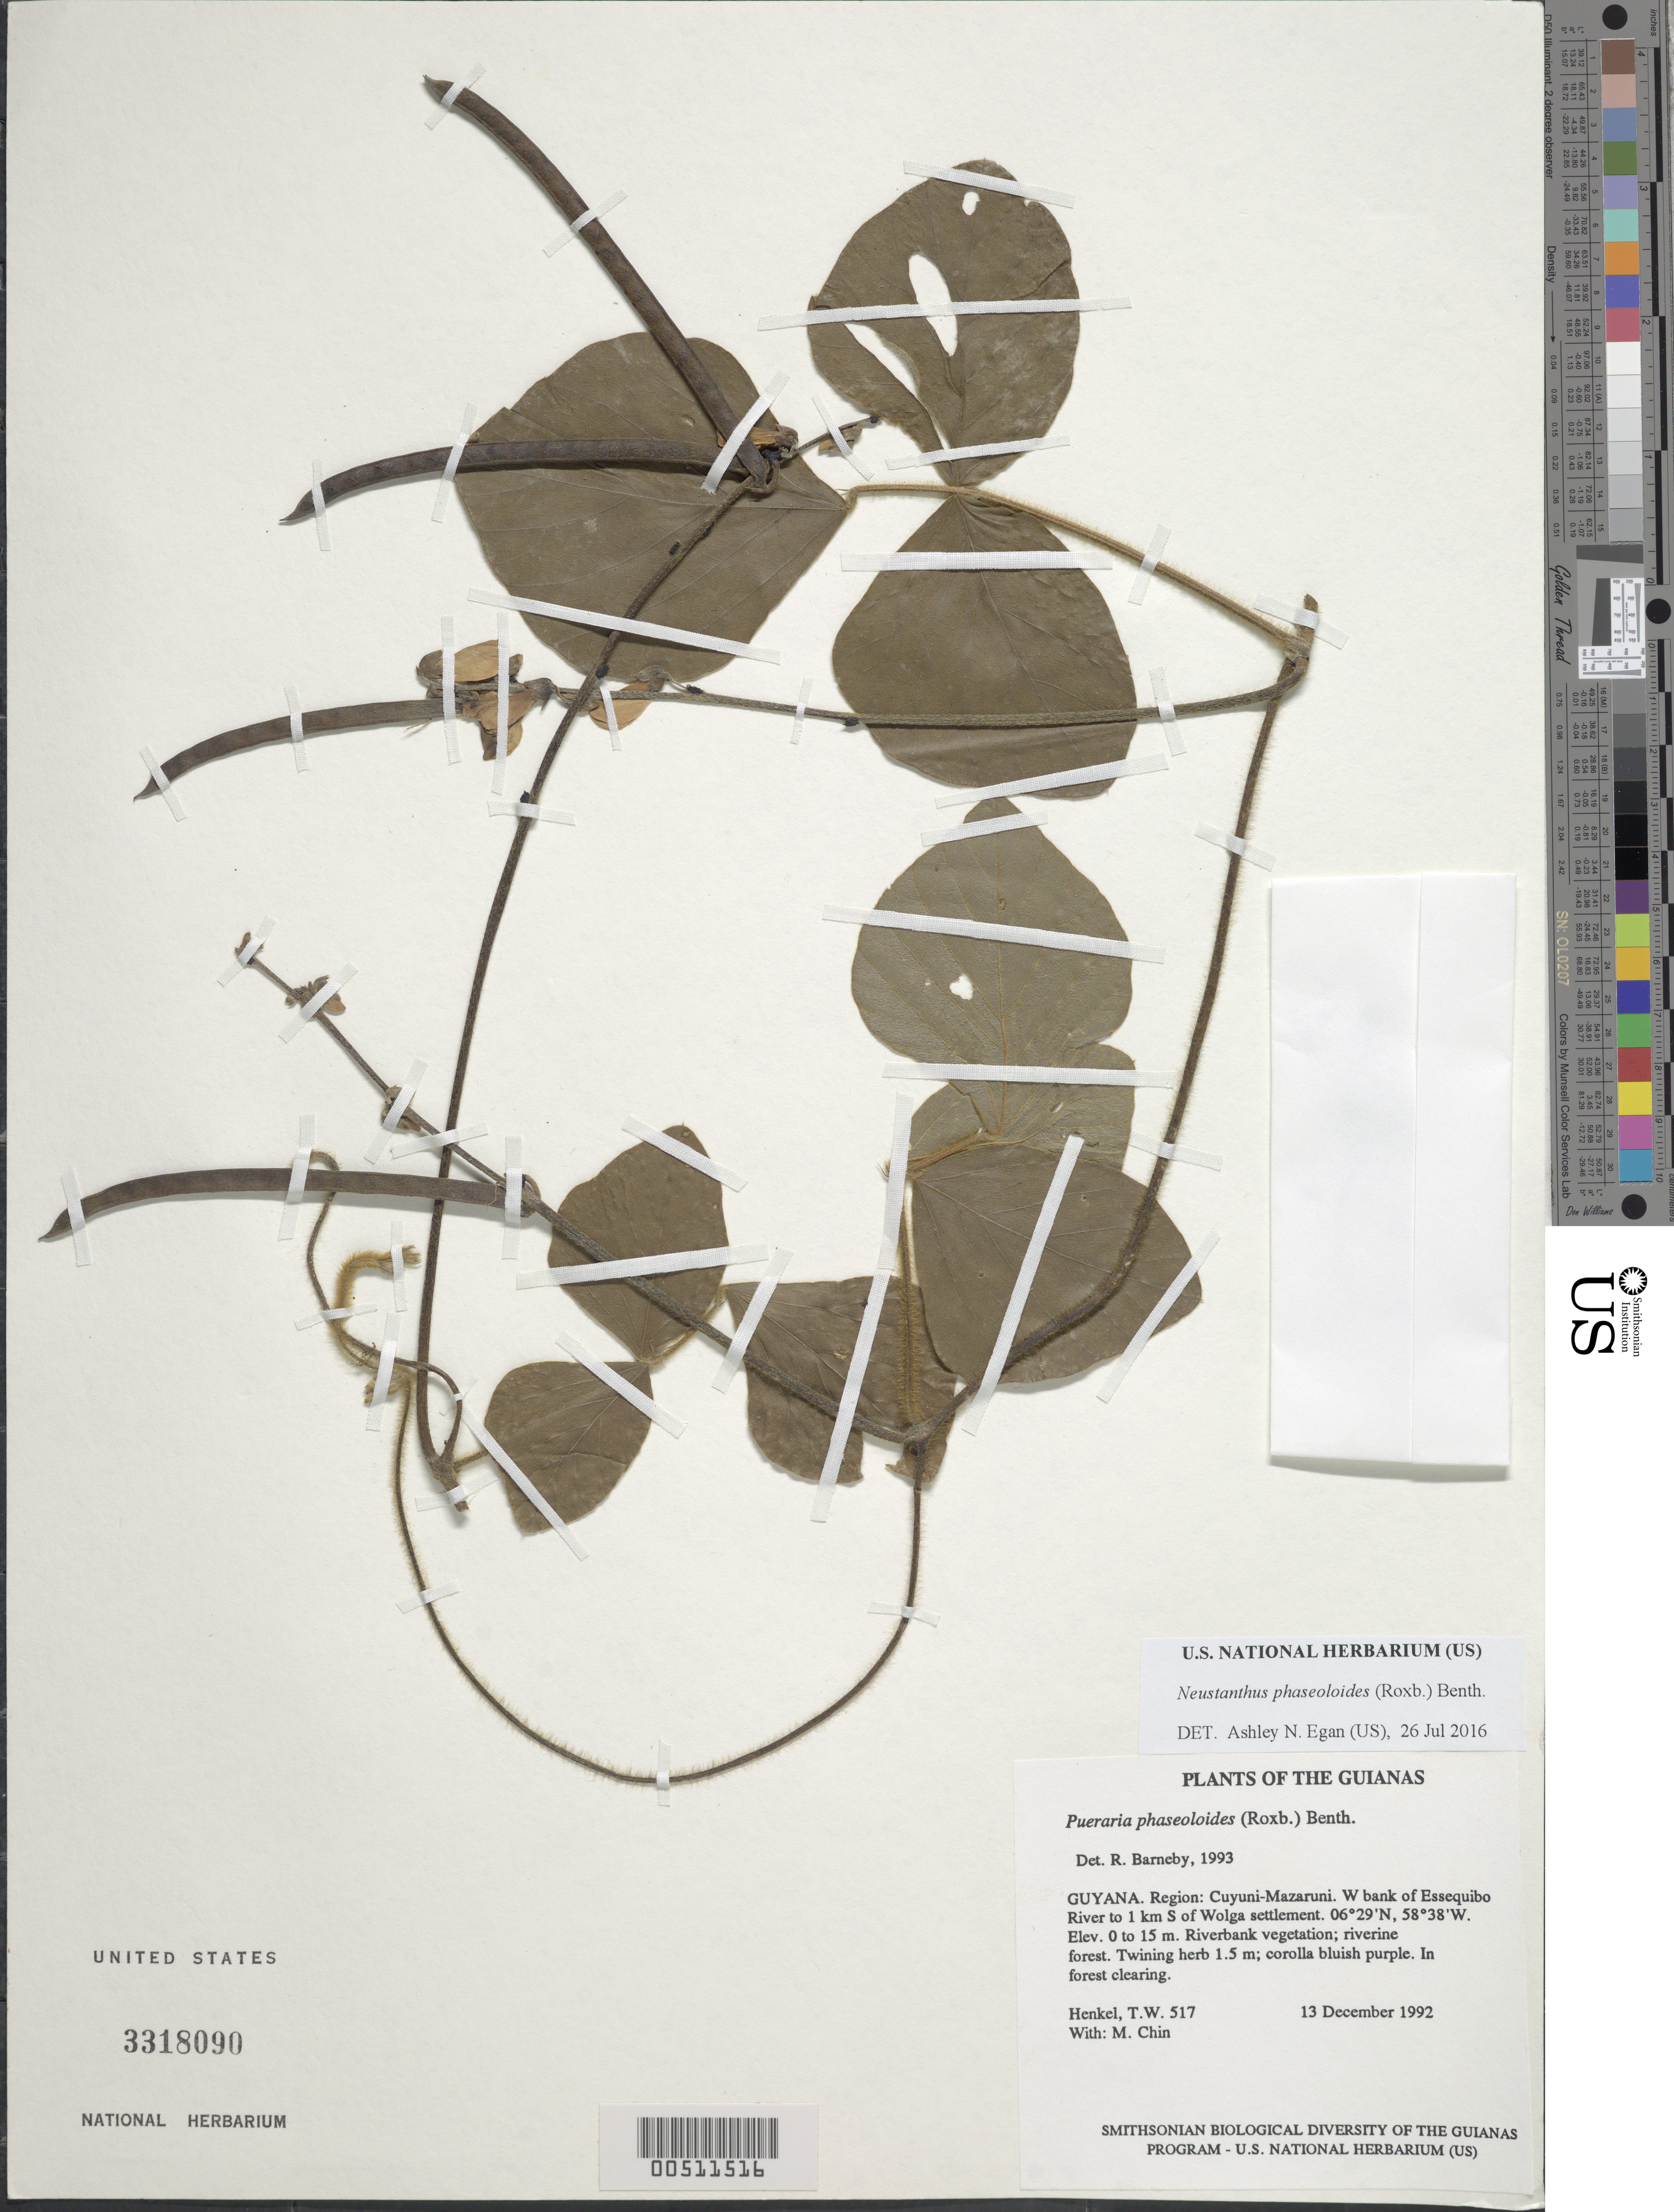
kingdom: Plantae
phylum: Tracheophyta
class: Magnoliopsida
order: Fabales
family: Fabaceae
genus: Neustanthus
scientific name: Neustanthus phaseoloides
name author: (Roxb.) Benth.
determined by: Egan, Ashley N., (US), Smithsonian Institution - National Museum of Natural History (UNITED STATES)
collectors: T. Henkel & M. Chin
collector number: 517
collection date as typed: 13 December 1992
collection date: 1992-12-13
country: Guyana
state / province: Cuyuni-Mazaruni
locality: W bank of Essequibo River to 1 km S of Wolga settlement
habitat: Riverbank vegetation; riverine forest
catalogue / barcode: US 3318090